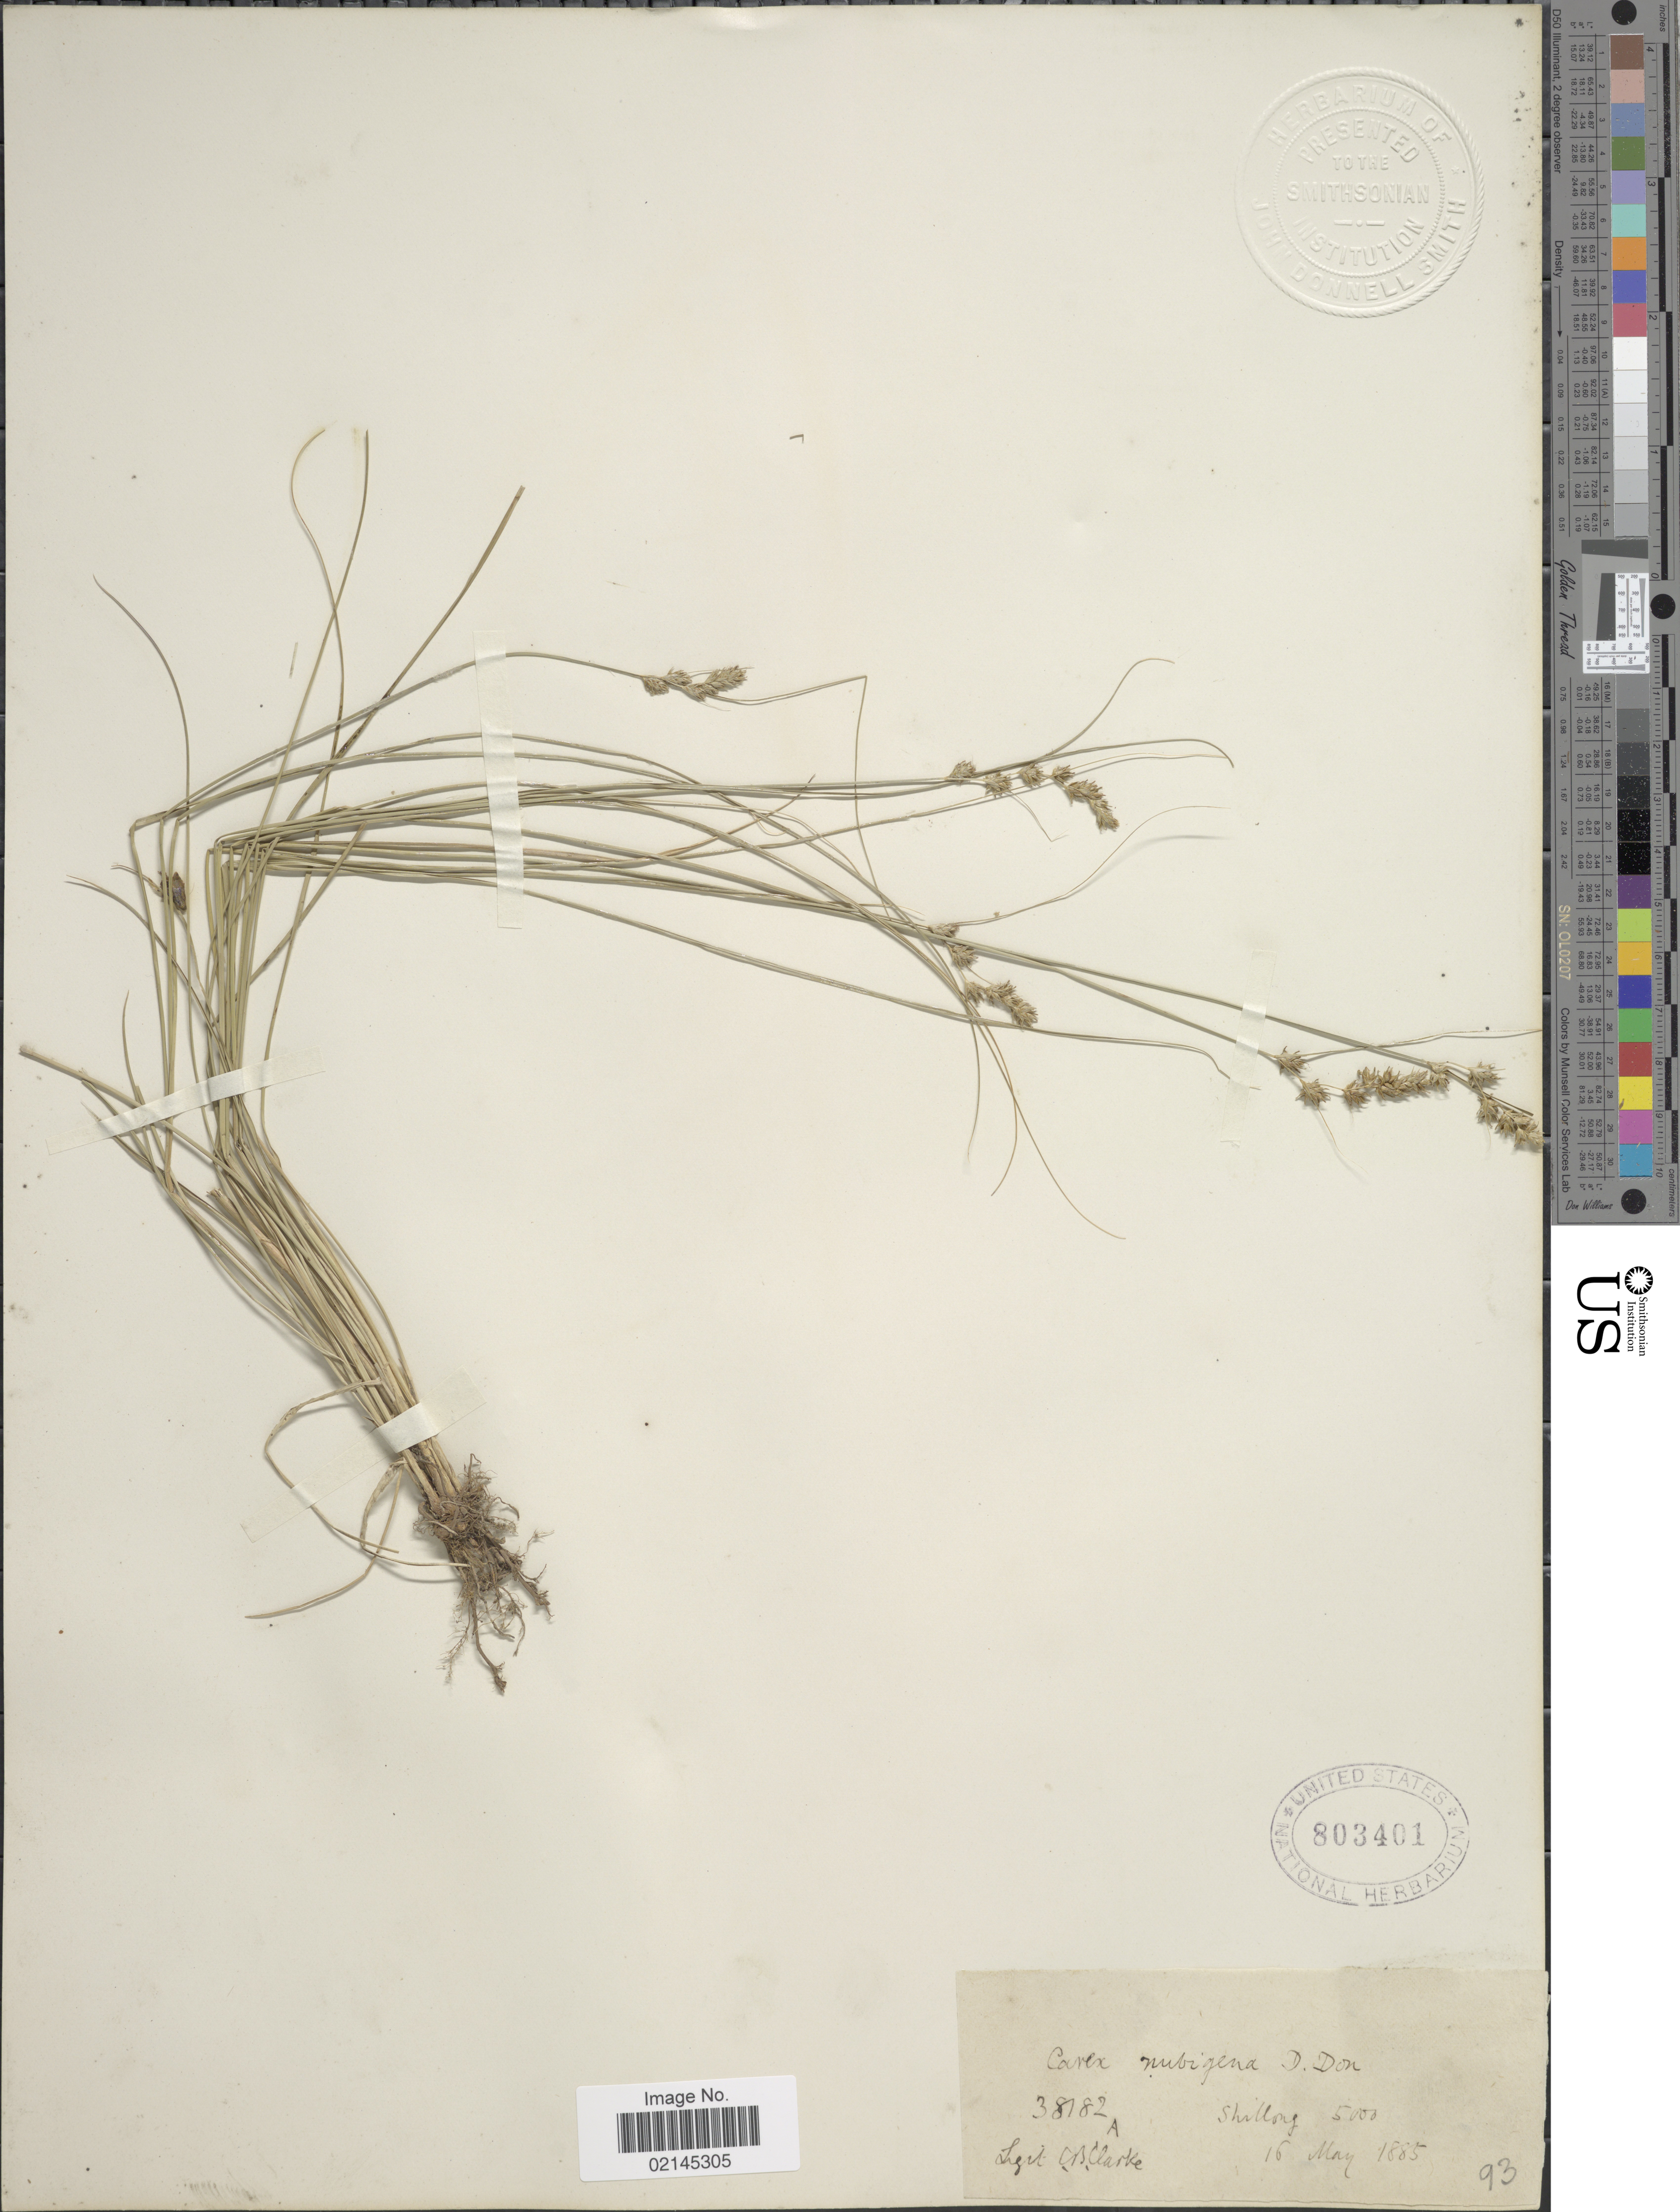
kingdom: Plantae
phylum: Tracheophyta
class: Liliopsida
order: Poales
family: Cyperaceae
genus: Carex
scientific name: Carex nubigena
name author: D. Don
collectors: C. B. Clarke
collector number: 38182A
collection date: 1885-05-16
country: India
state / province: Meghalaya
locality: Shillong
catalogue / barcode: US 803401